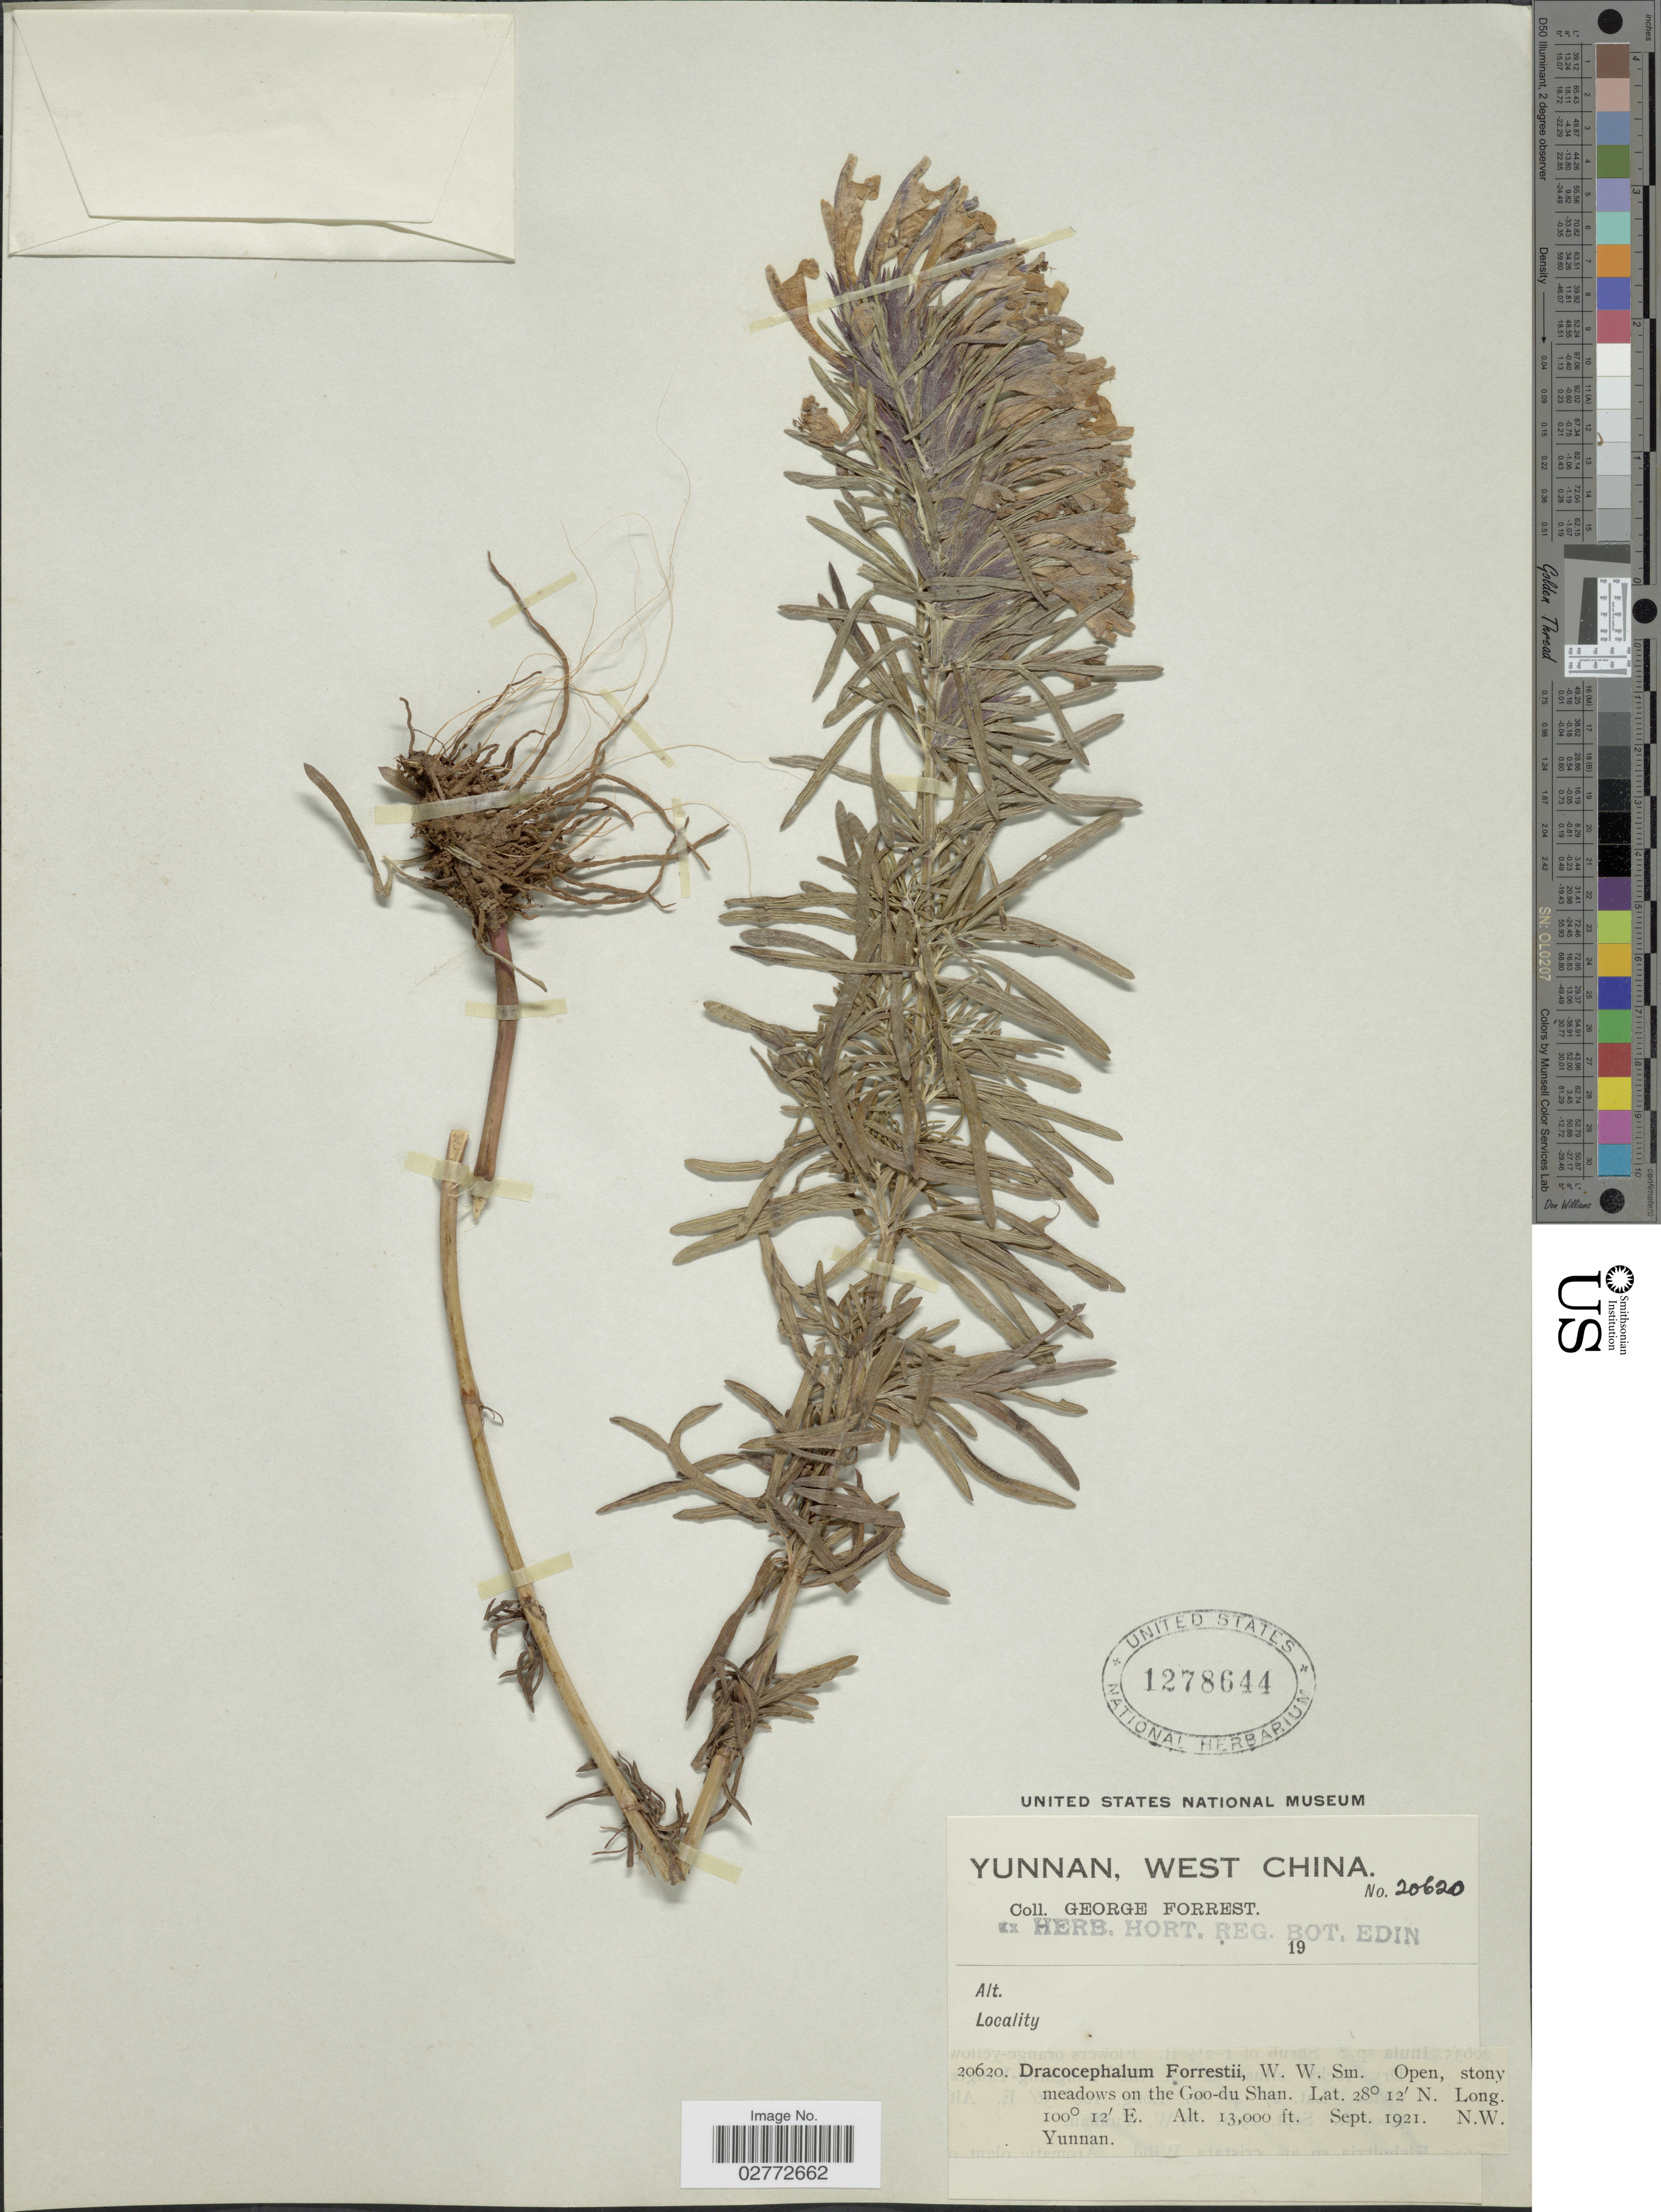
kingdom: Plantae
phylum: Tracheophyta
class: Magnoliopsida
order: Lamiales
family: Lamiaceae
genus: Dracocephalum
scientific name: Dracocephalum forrestii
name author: W.W. Sm.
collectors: G. Forrest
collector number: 20620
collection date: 1921-09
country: China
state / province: Yunnan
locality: West China. Open, stony meadows on the Goo-du Shan. N.W. Yunnan.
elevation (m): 3962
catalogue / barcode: US 1278644